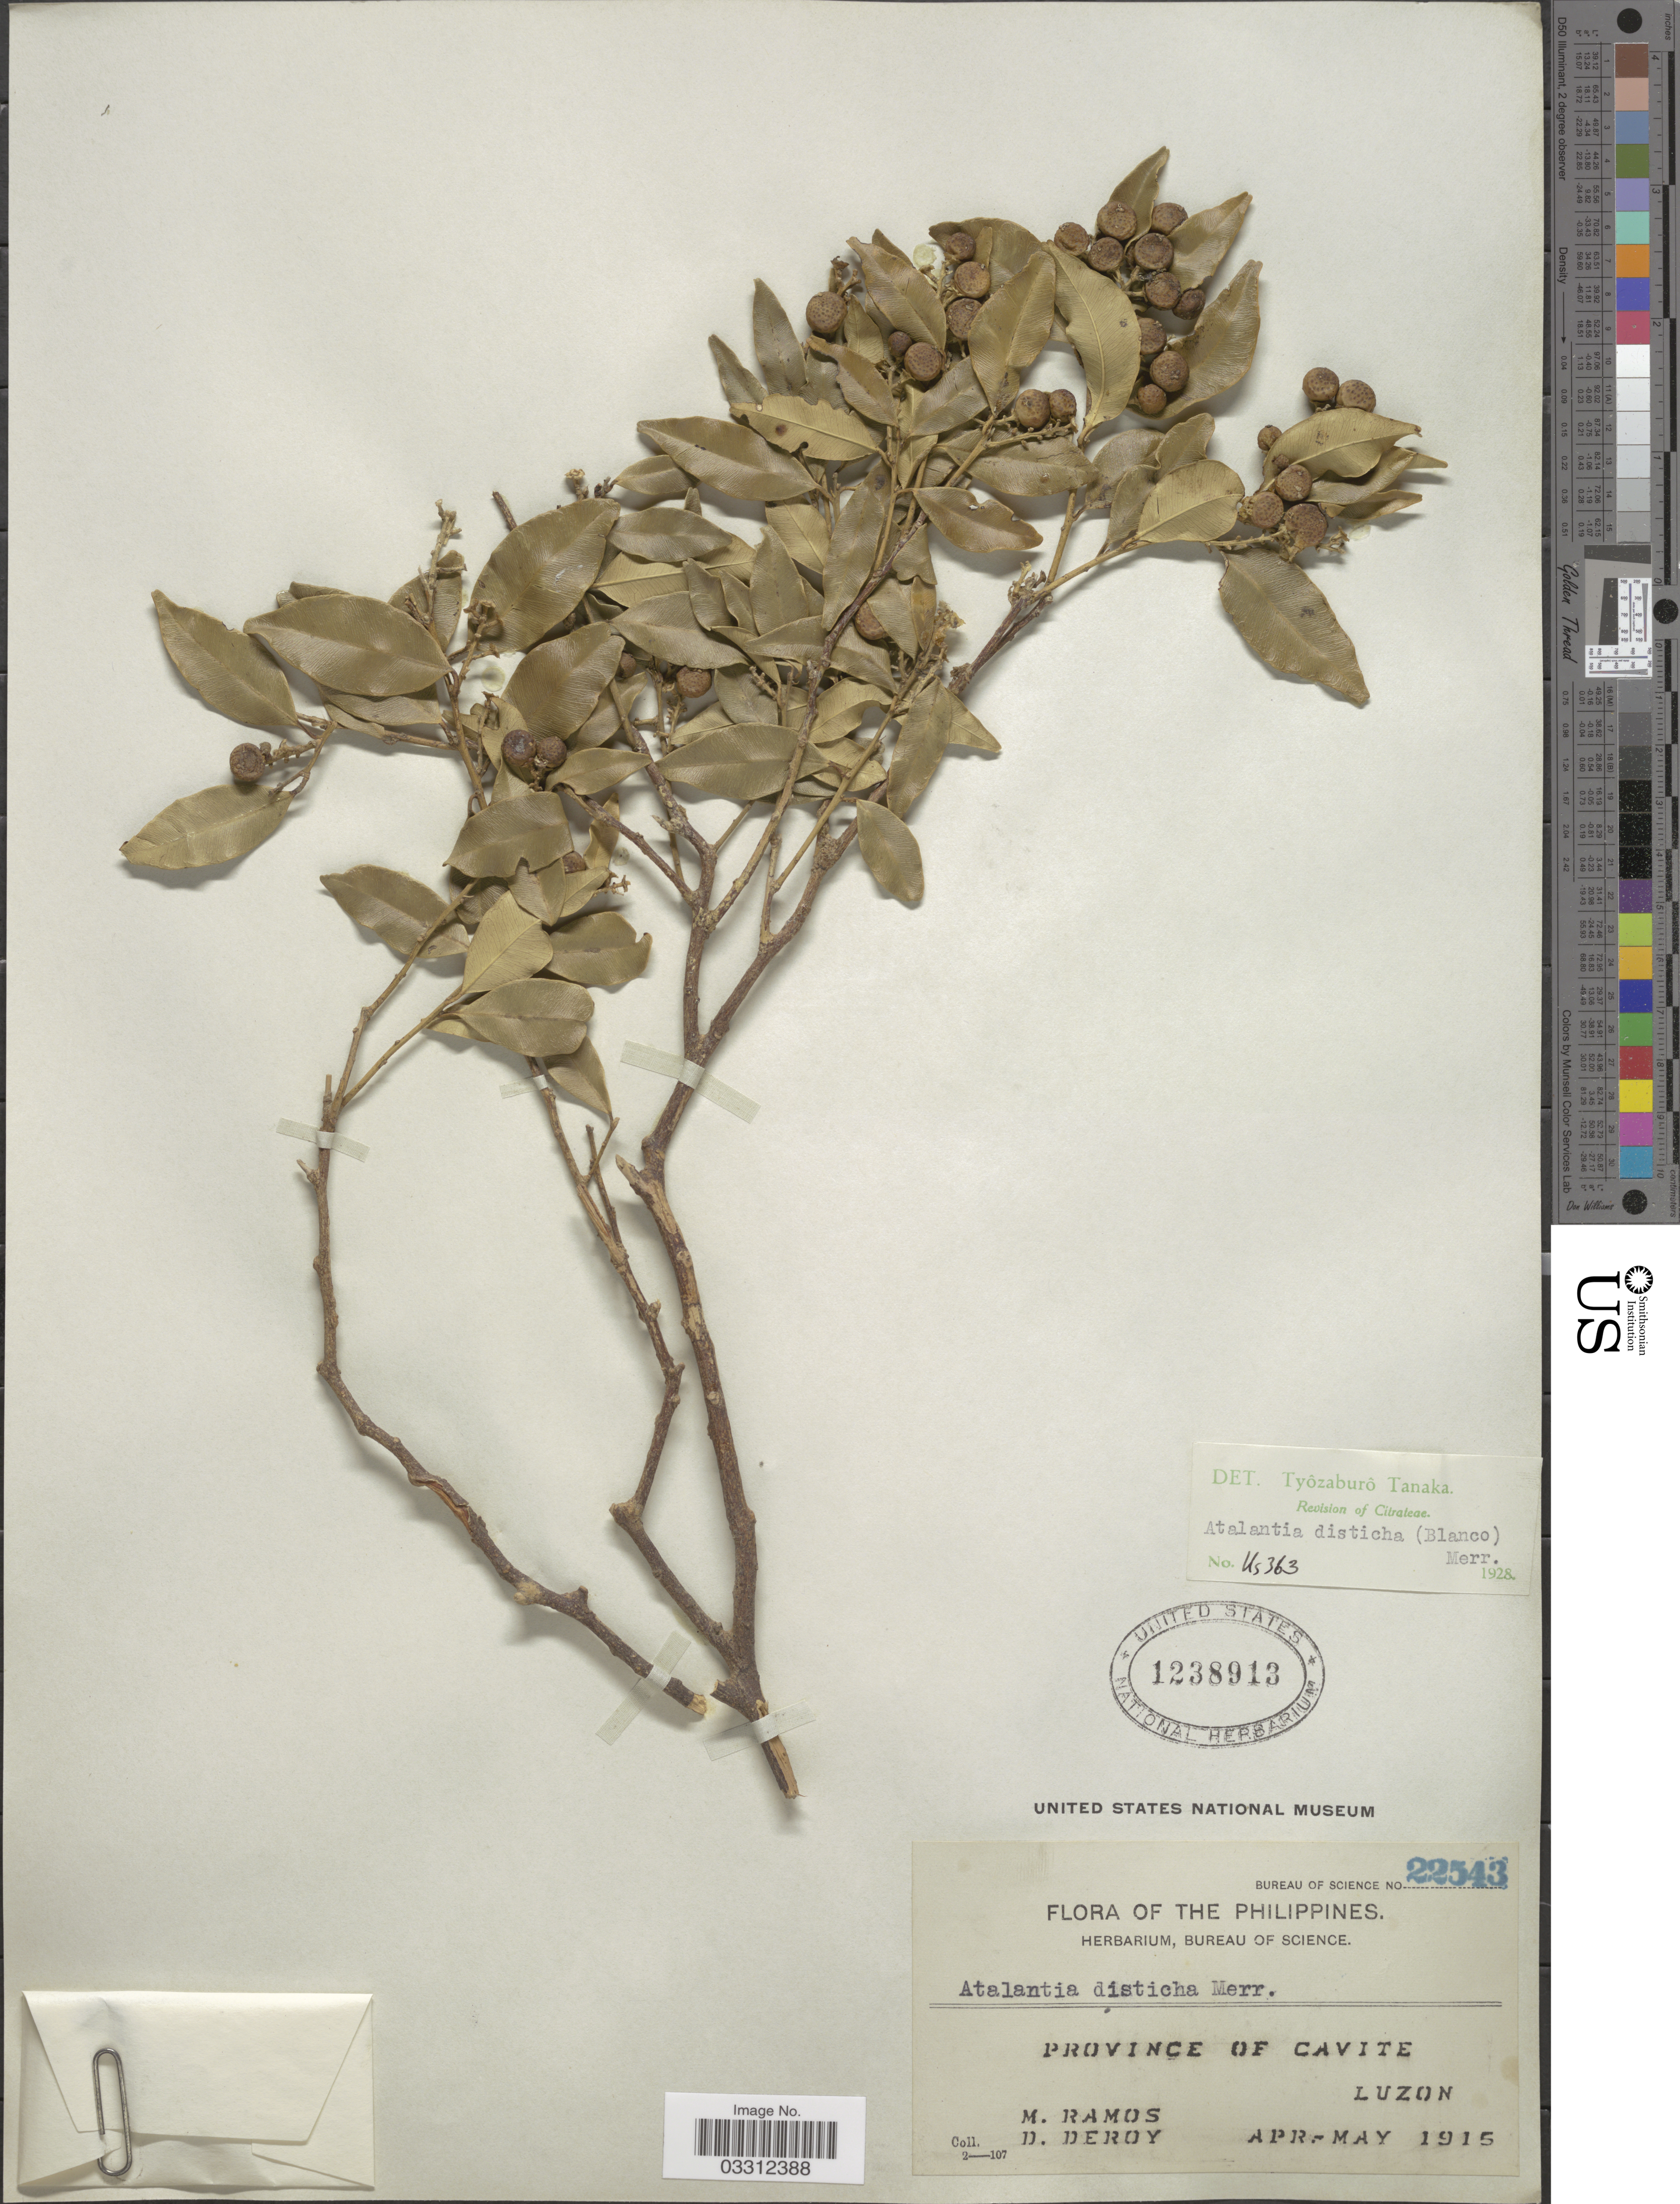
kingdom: Plantae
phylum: Tracheophyta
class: Magnoliopsida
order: Sapindales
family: Rutaceae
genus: Atalantia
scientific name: Atalantia racemosa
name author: Wight ex Hook.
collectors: M. Ramos & D. Deroy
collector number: Bureau of Science 22543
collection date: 1915-04/1915-05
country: Philippines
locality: Province of Cavite. Luzon.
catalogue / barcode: US 1238913